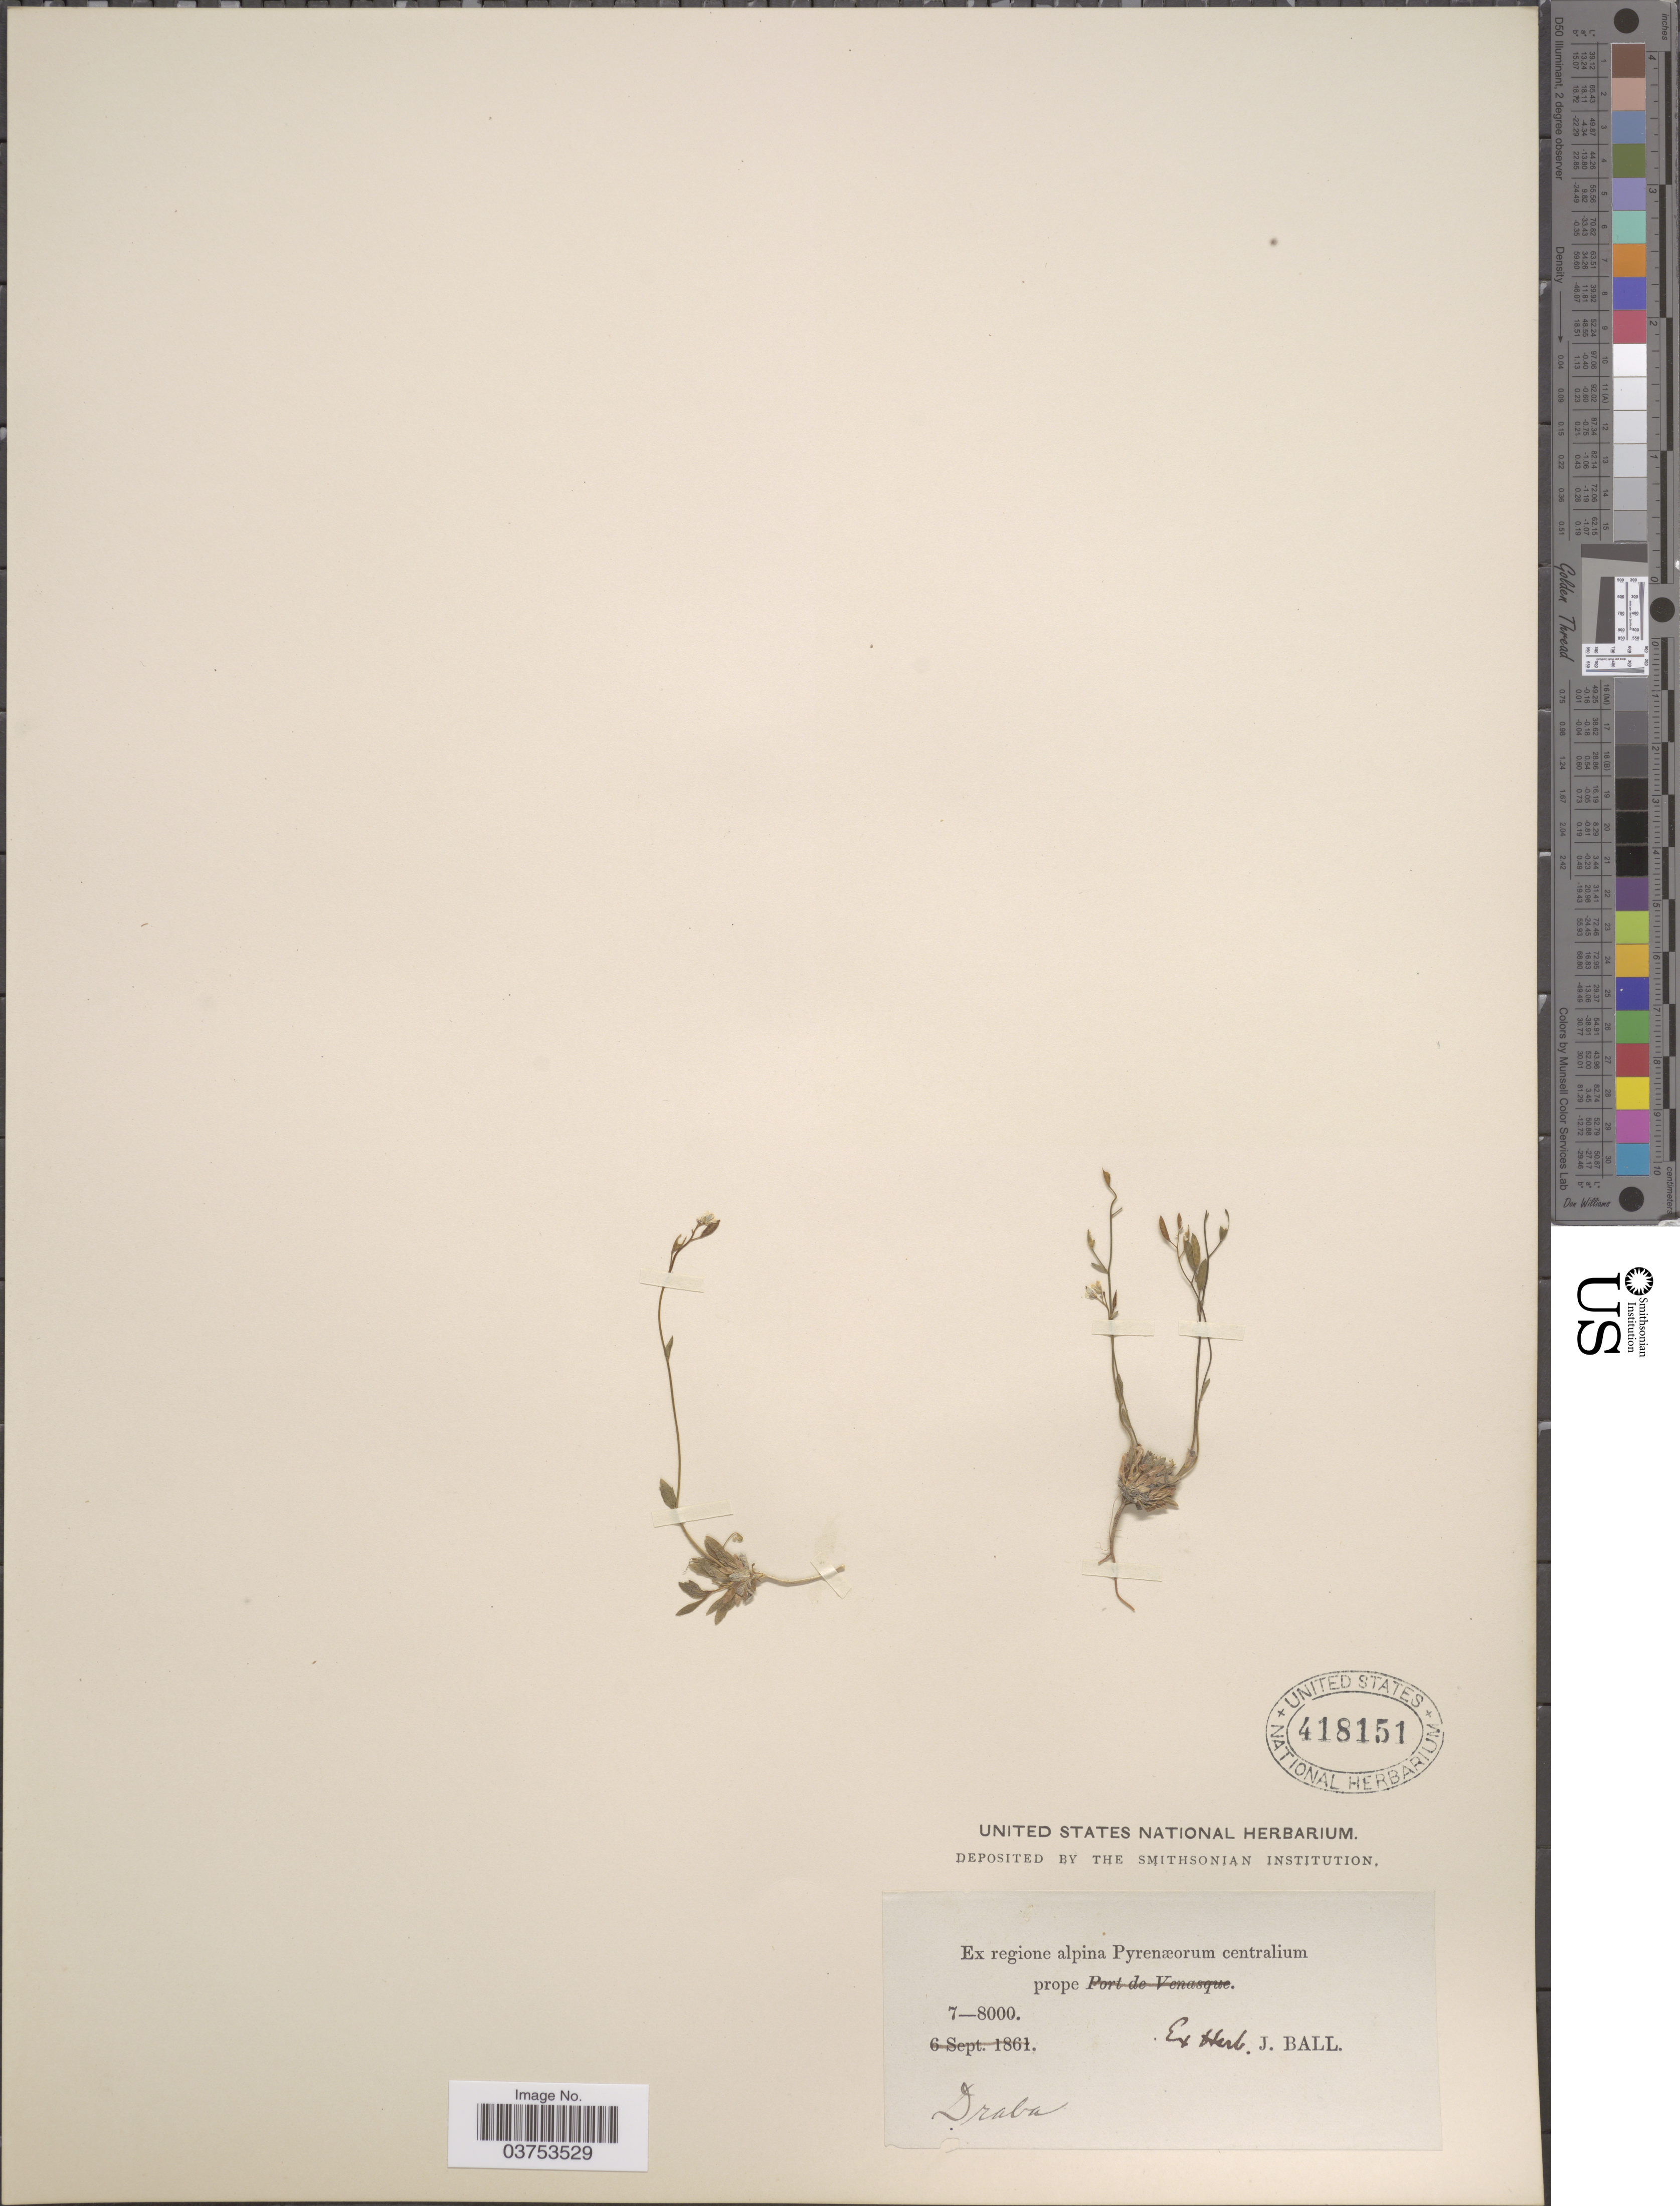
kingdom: Plantae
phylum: Tracheophyta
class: Magnoliopsida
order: Brassicales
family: Brassicaceae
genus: Draba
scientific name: Draba sp.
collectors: ex herb. John Ball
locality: Ex regione alpina Pyrenæorum centralium prope.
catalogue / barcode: US 418151